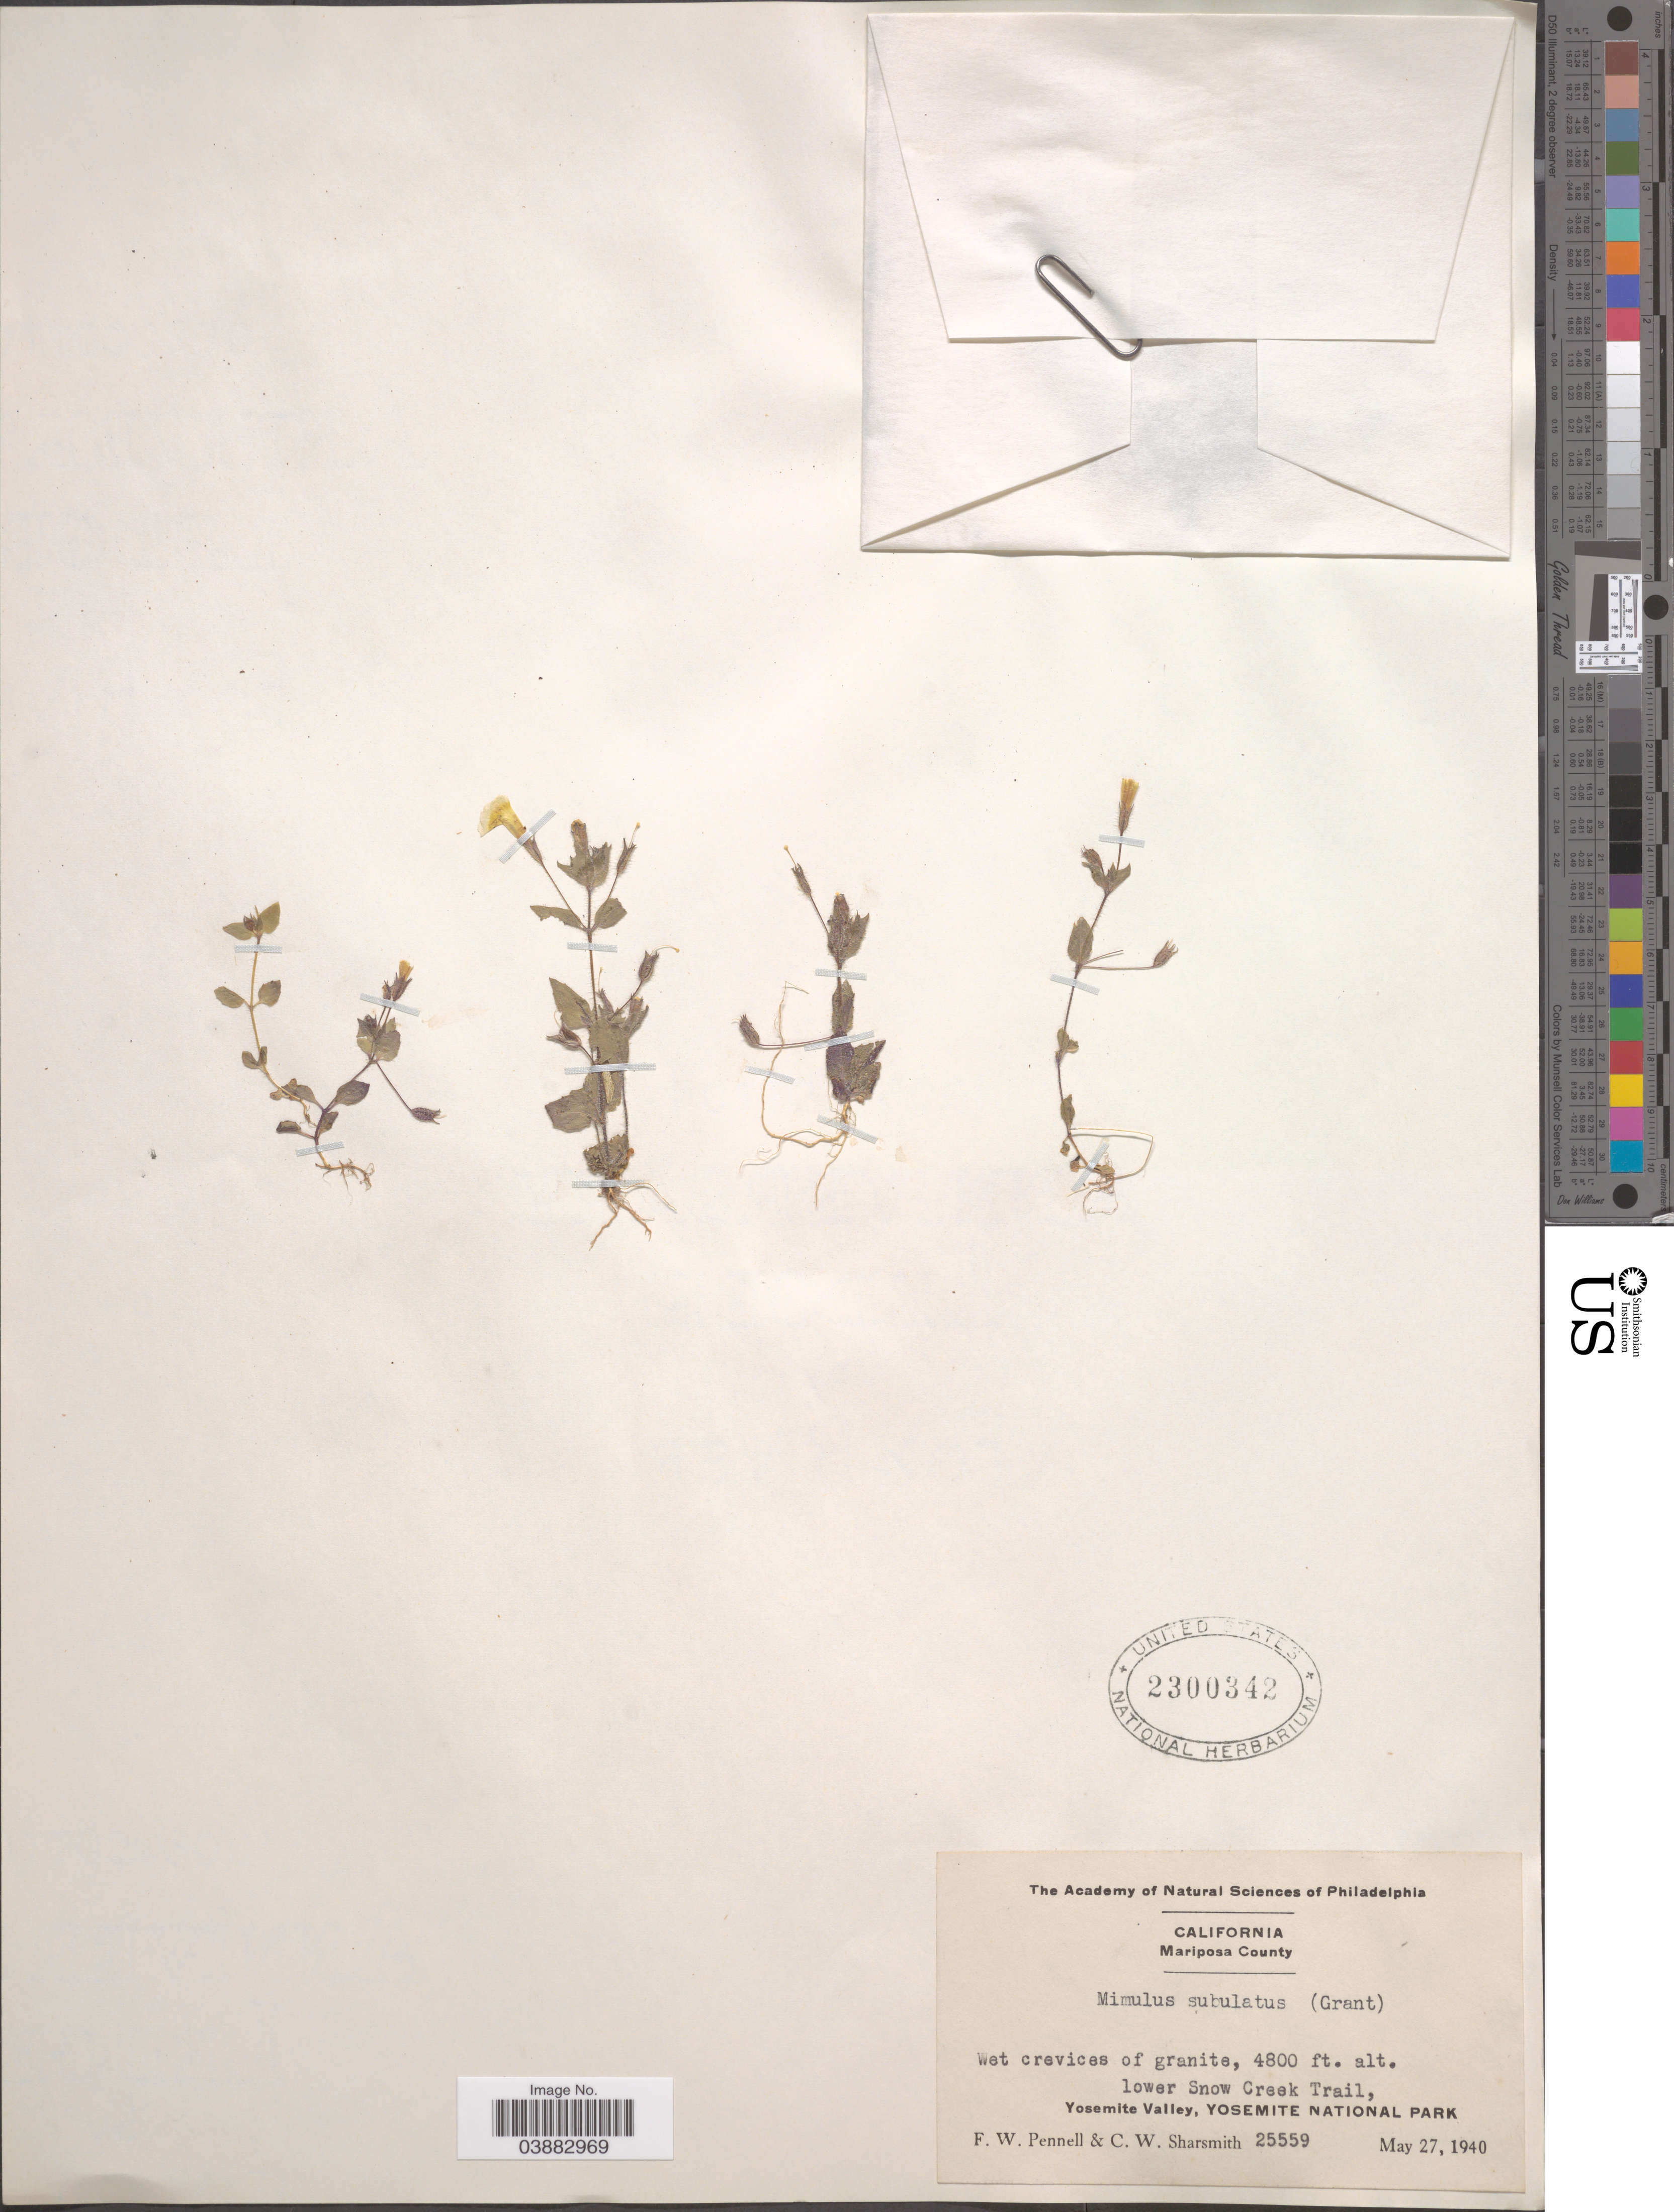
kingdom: Plantae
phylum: Tracheophyta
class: Magnoliopsida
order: Lamiales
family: Phrymaceae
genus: Mimulus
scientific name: Mimulus subulatus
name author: (A.L. Grant) Pennell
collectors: F. W. Pennell & C. Sharsmith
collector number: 25559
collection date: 1940-05-27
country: United States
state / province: California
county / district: Mariposa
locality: Mariposa County. Lower Snow Creek Trail, Yosemite Valley, Yosemite National Park.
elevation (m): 1463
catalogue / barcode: US 2300342